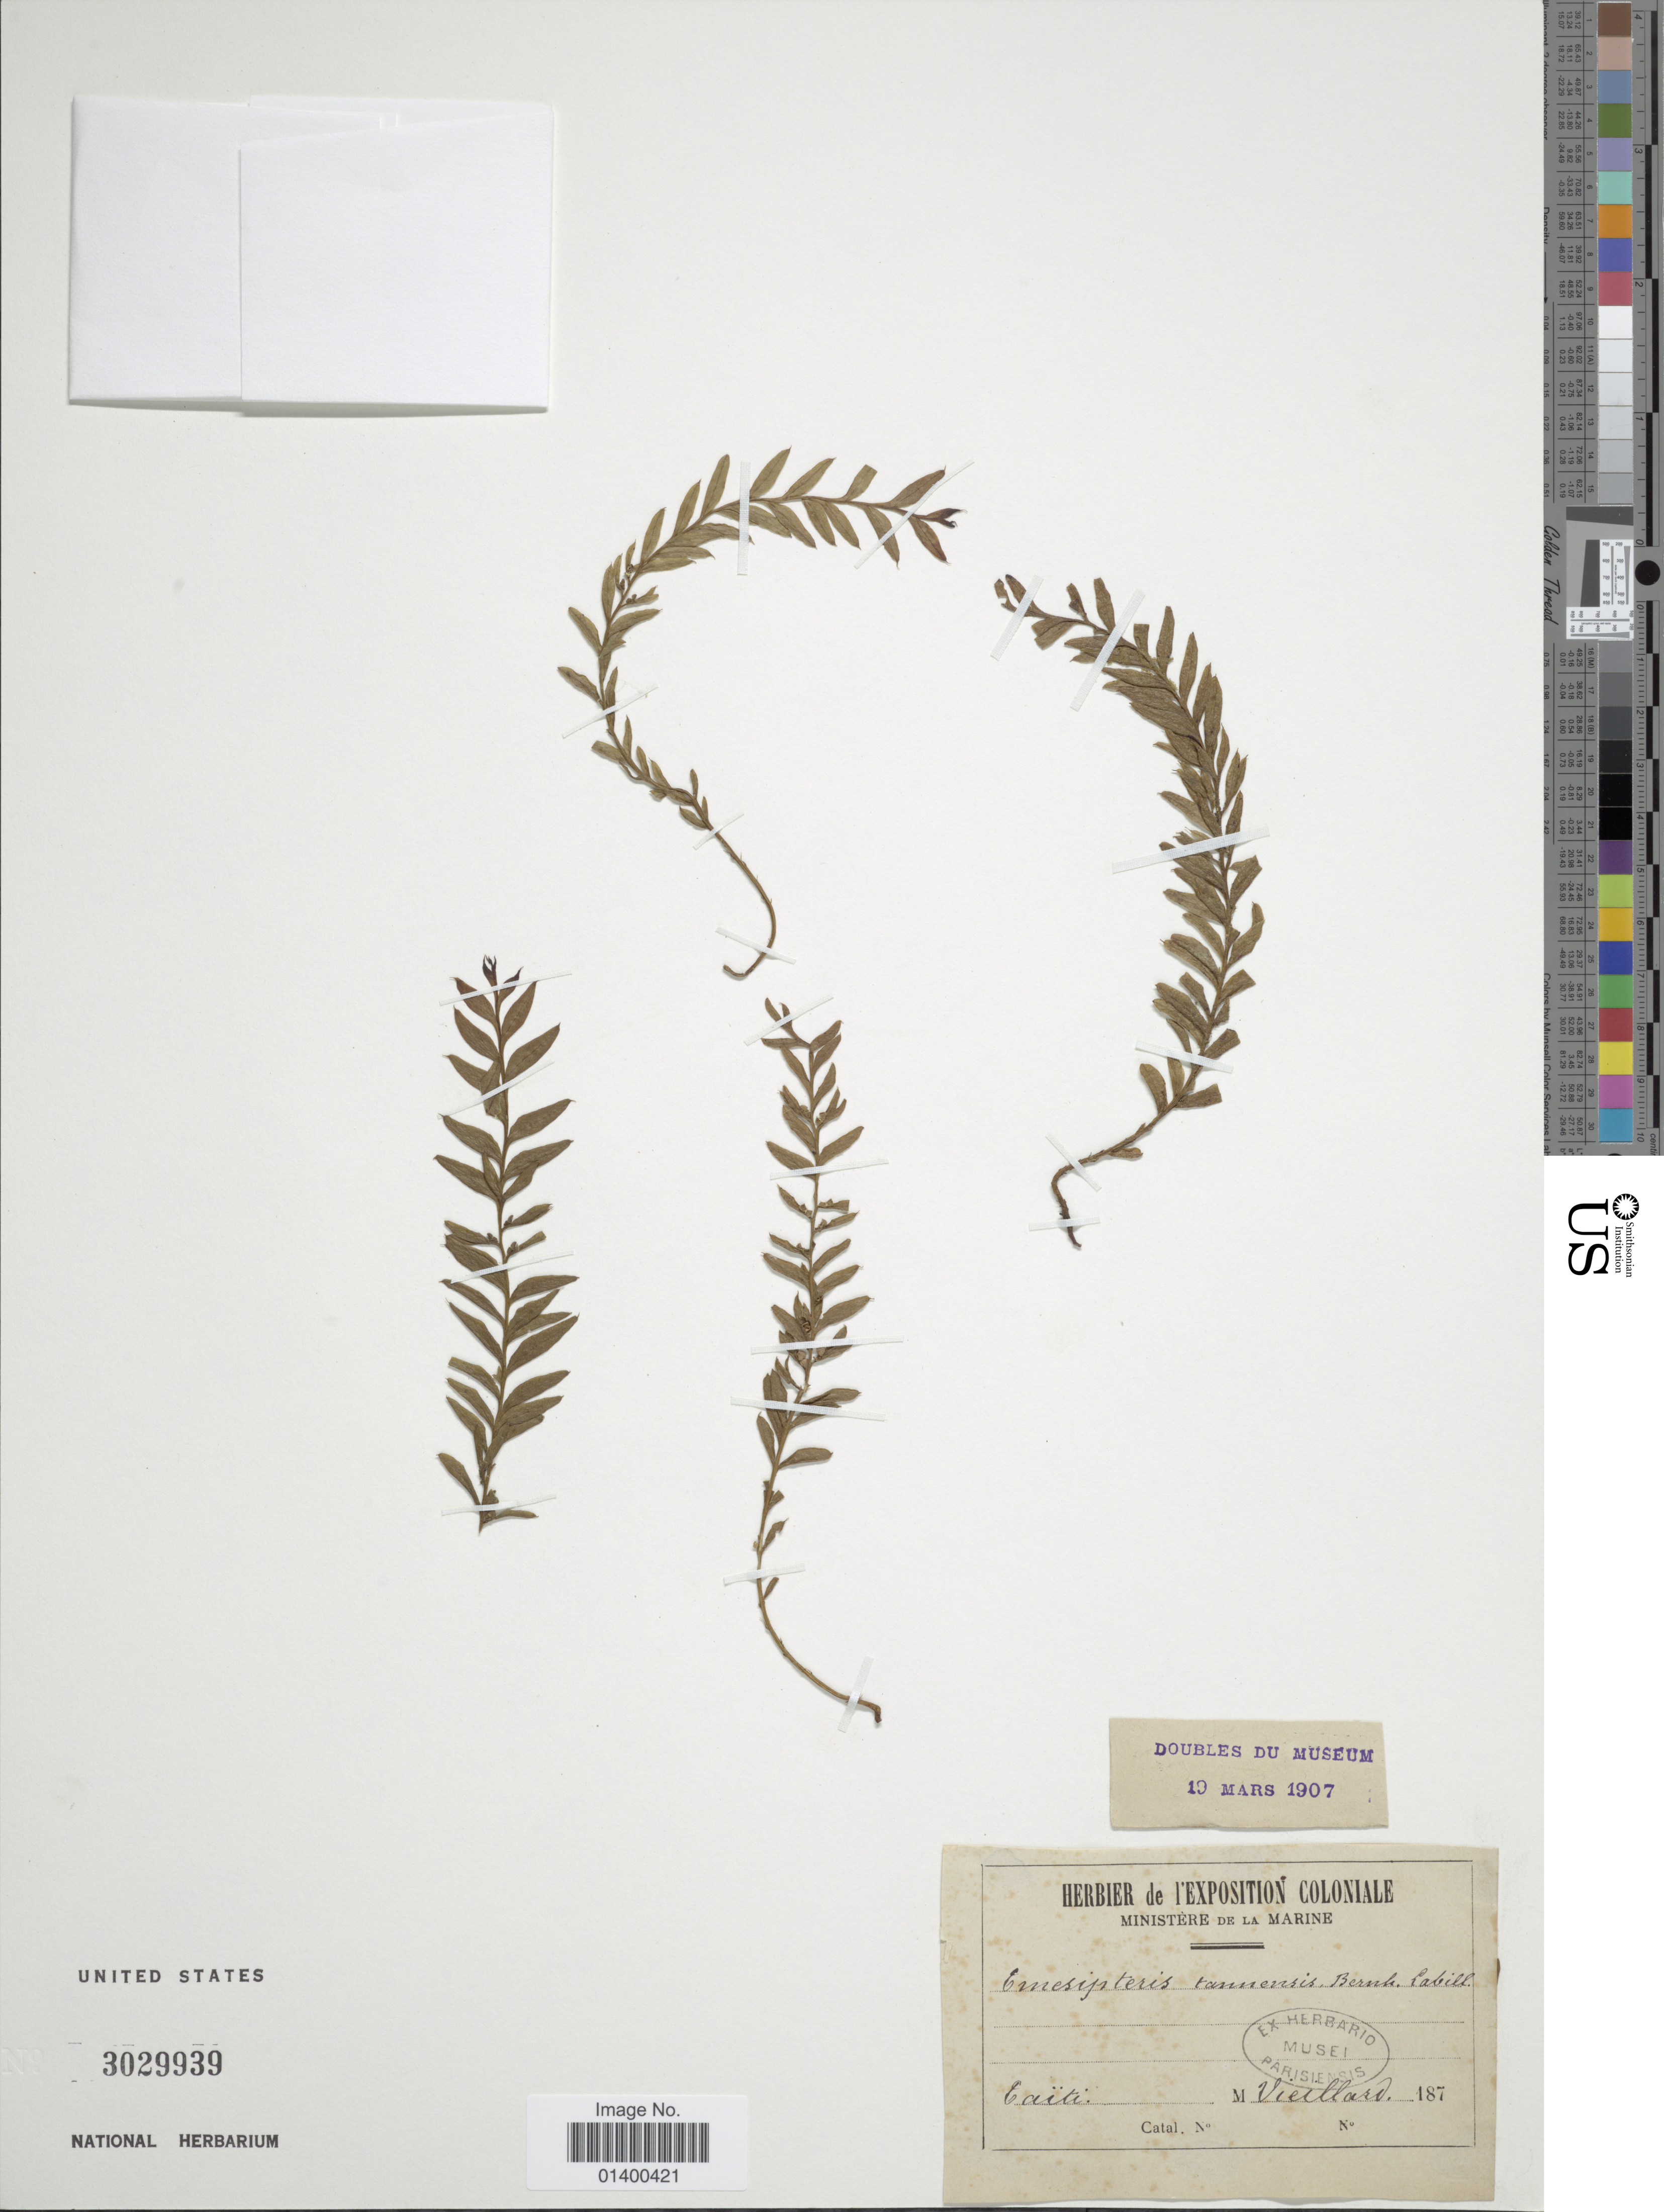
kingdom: Plantae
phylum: Tracheophyta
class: Polypodiopsida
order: Psilotales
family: Psilotaceae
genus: Tmesipteris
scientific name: Tmesipteris gracilis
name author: Chinnock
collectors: Vieillard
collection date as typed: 187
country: French Polynesia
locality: Caiti [interpreted]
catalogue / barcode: US 3029939